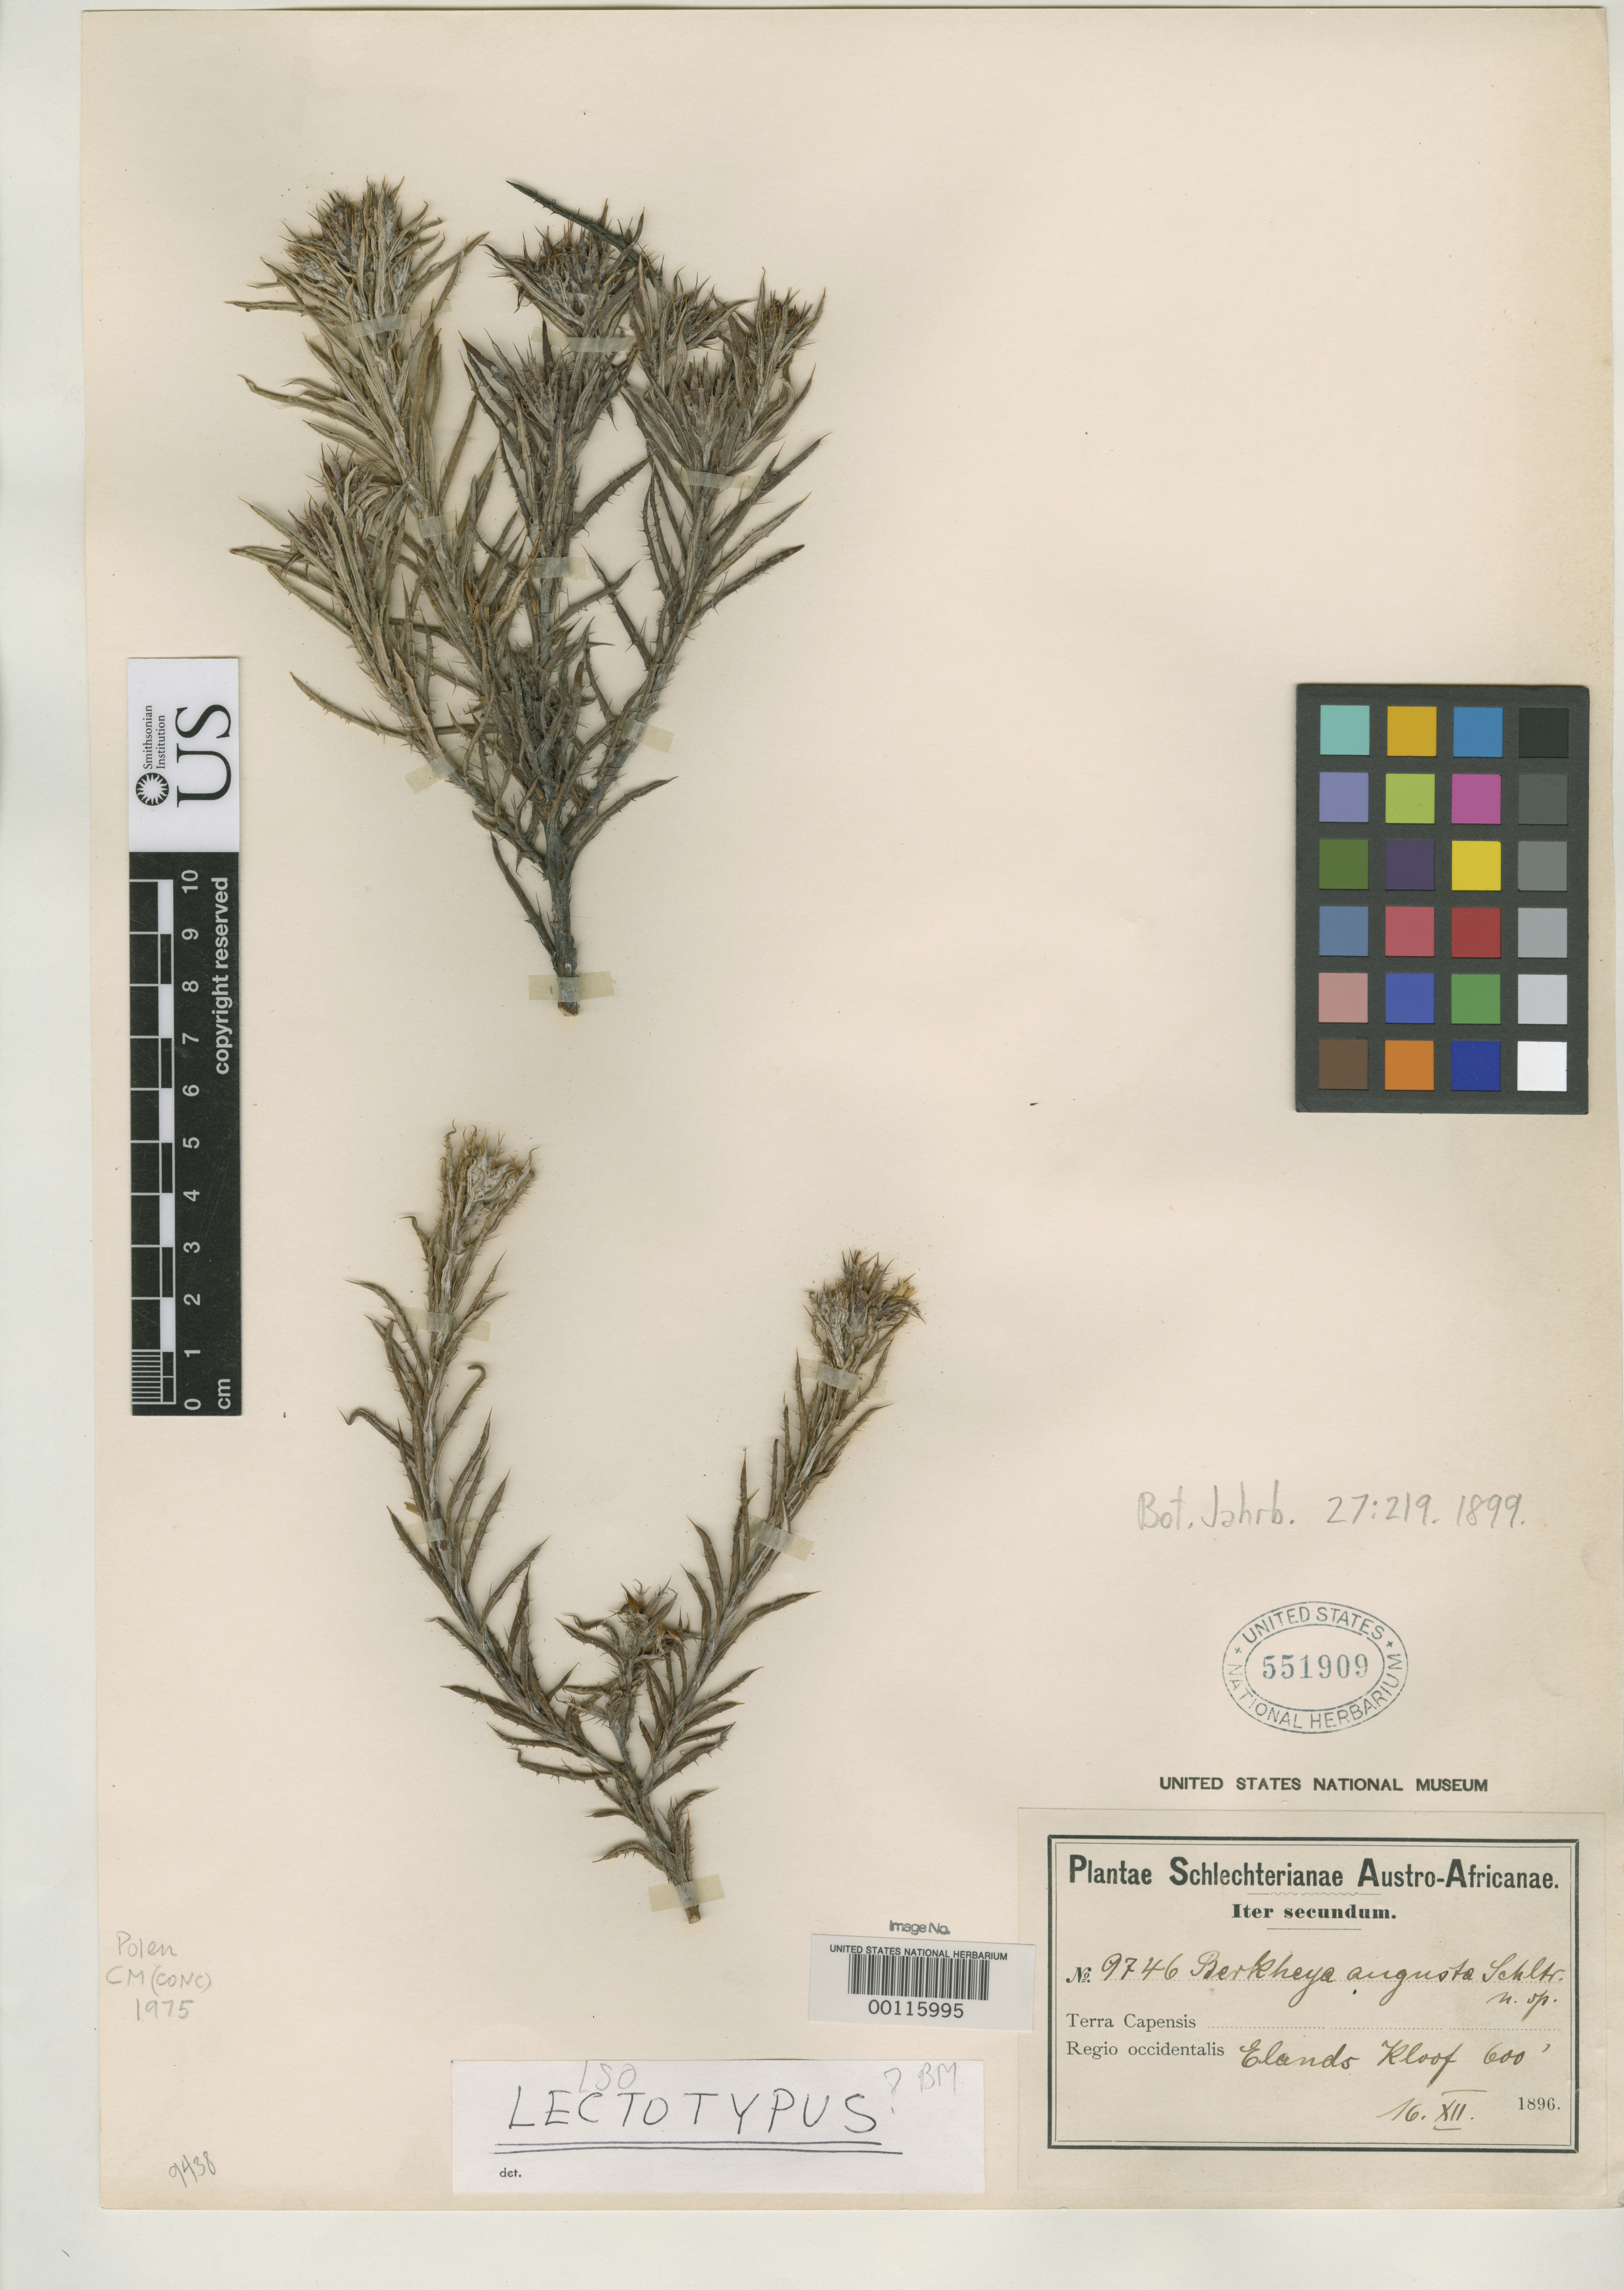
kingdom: Plantae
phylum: Tracheophyta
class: Magnoliopsida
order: Asterales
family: Asteraceae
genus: Berkheya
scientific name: Berkheya angusta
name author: Schltr.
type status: Isolectotype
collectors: F. R. R. Schlechter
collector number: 9746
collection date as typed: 16 Dec 1896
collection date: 1896-12-16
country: South Africa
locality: Elando Kloof.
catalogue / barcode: US 551909